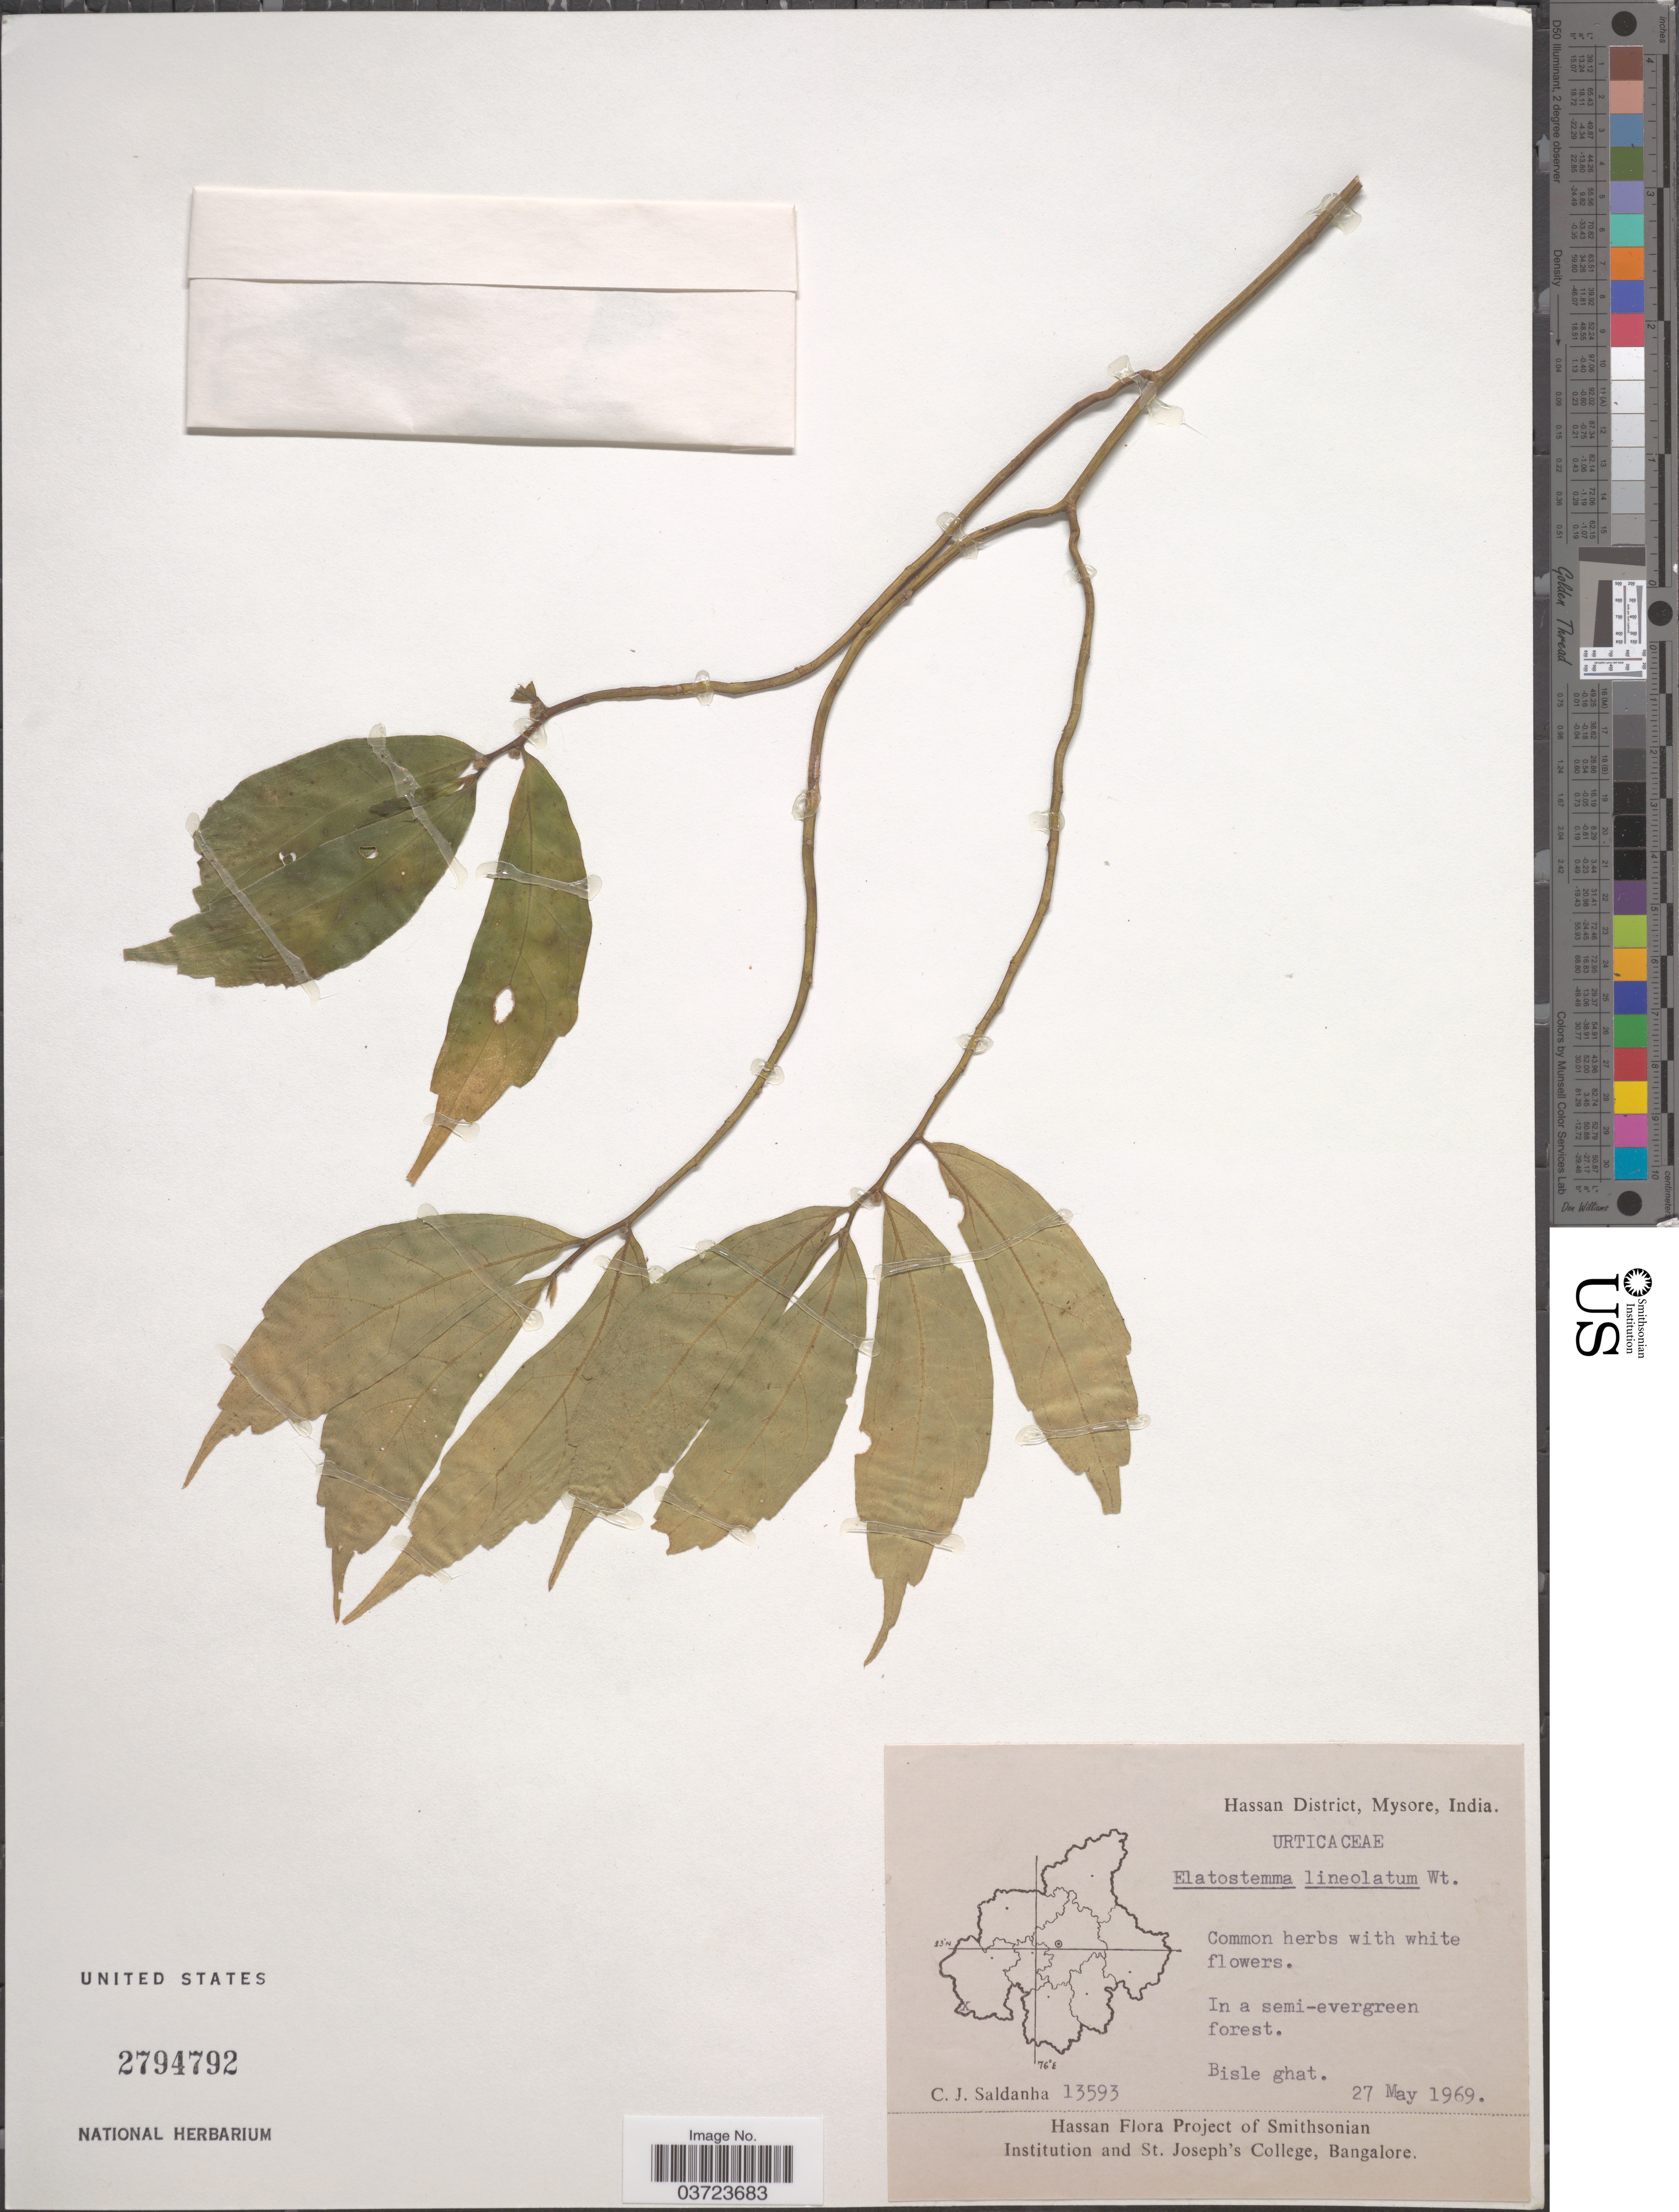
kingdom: Plantae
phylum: Tracheophyta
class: Magnoliopsida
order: Rosales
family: Urticaceae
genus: Elatostema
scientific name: Elatostema lineolatum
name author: Wight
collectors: C. J. Saldanha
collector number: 13593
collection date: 1969-05-27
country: India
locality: Hassan District, Mysore. Bisle ghat.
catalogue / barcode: US 2794792